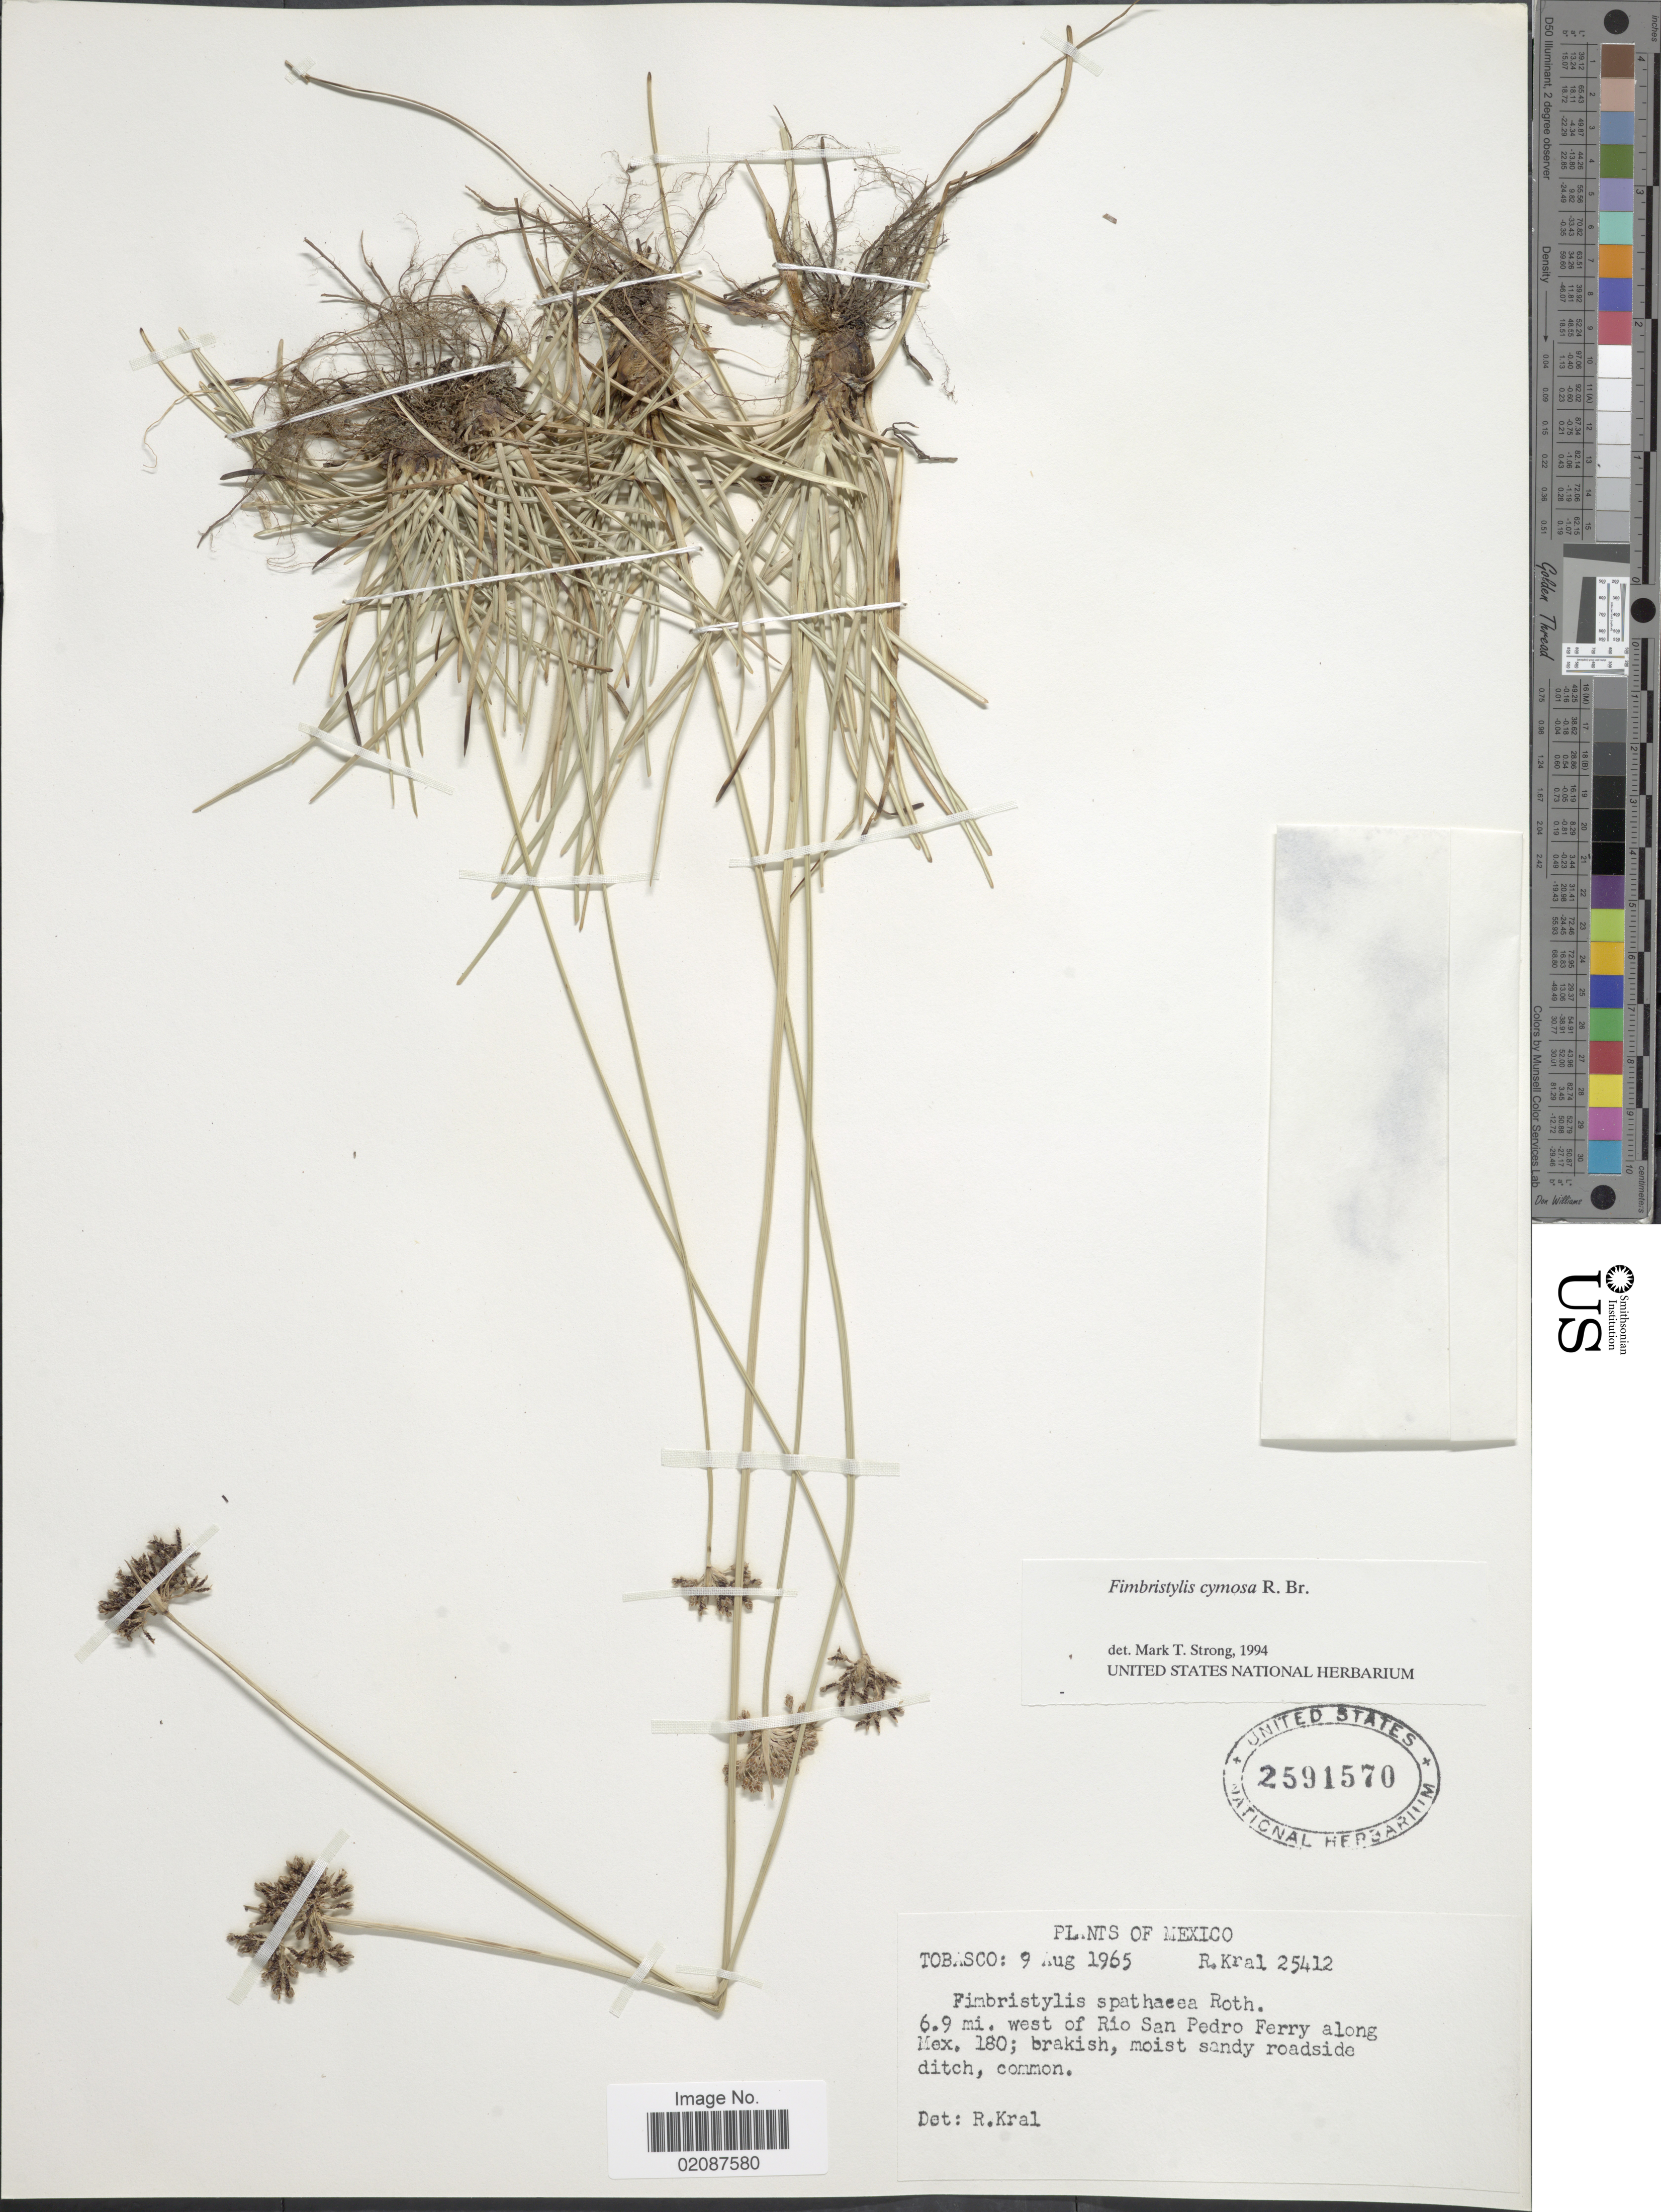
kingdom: Plantae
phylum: Tracheophyta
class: Liliopsida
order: Poales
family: Cyperaceae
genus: Fimbristylis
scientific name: Fimbristylis cymosa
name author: R. Br.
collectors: R. Kral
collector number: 25412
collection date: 1965-08-09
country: Mexico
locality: Tobasco, 6.9 mi. west of Rio San Pedro Ferry along Mex. 180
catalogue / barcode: US 2591570